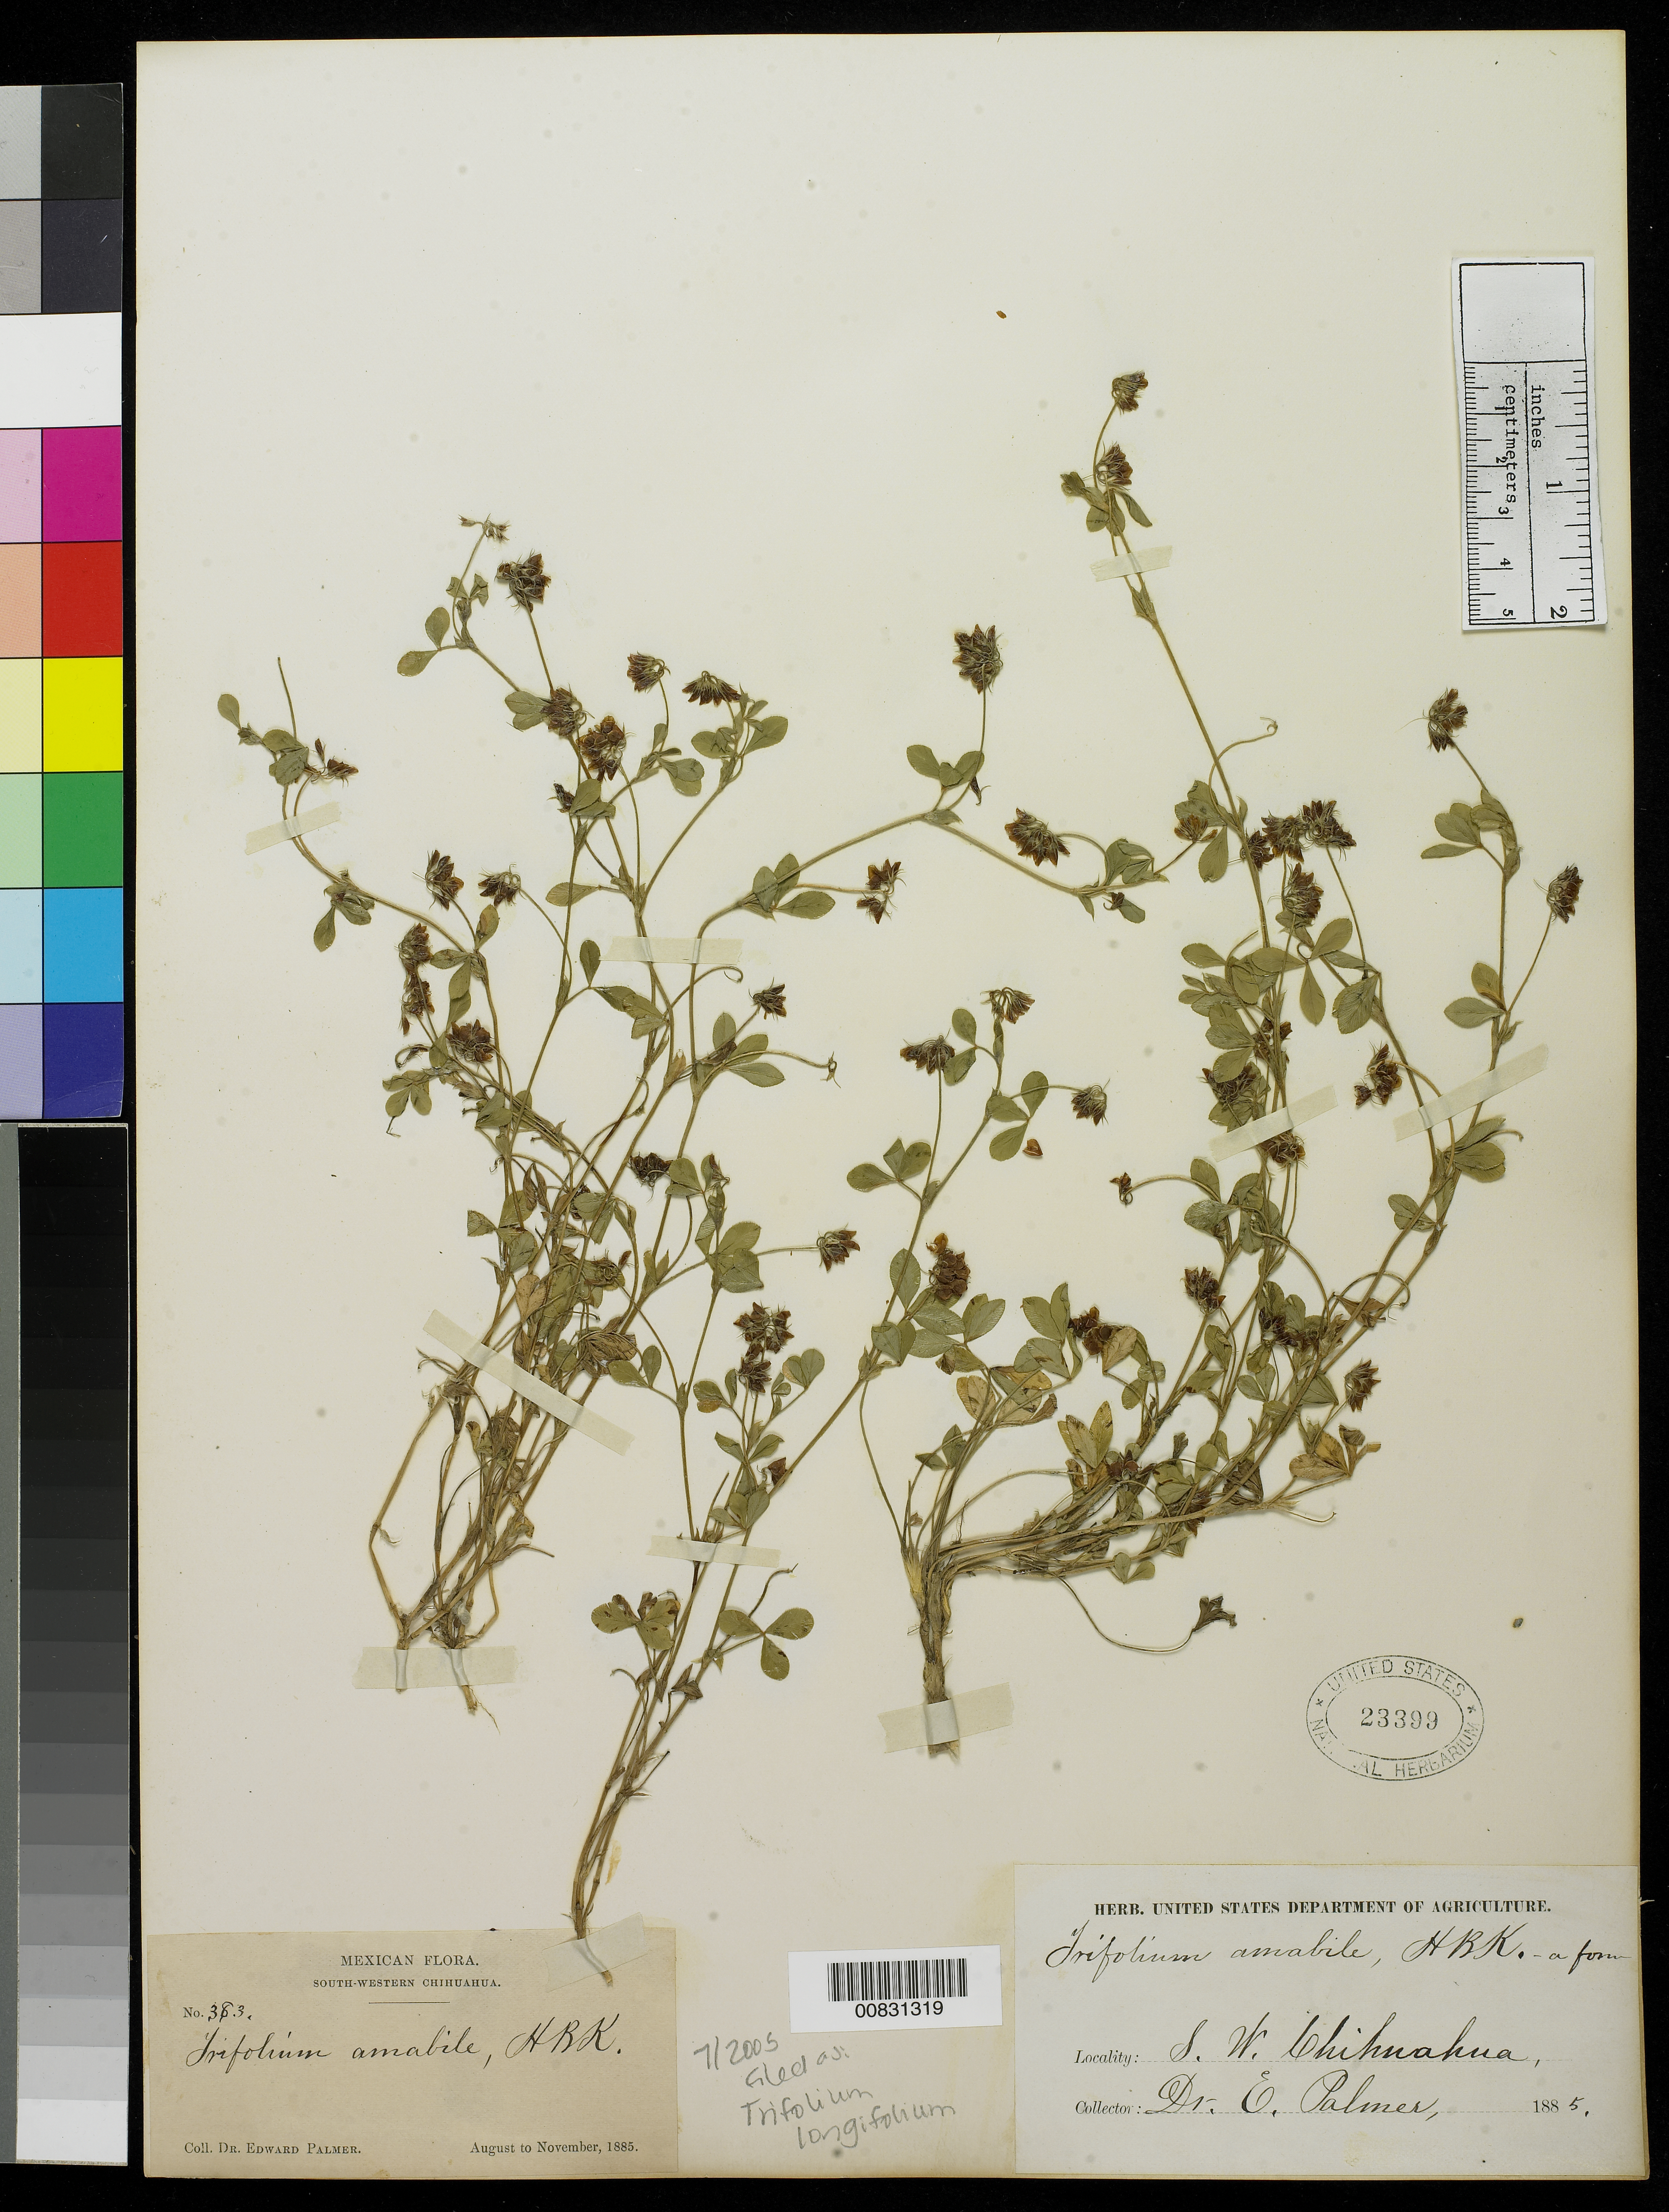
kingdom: Plantae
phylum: Tracheophyta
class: Magnoliopsida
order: Fabales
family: Fabaceae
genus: Trifolium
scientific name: Trifolium longifolium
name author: House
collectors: E. Palmer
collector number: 383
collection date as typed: Aug 1885 to -- Nov 1885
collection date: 1885-08/1885-11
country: Mexico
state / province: Chihuahua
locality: South-Western Chihuahua.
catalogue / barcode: US 23399